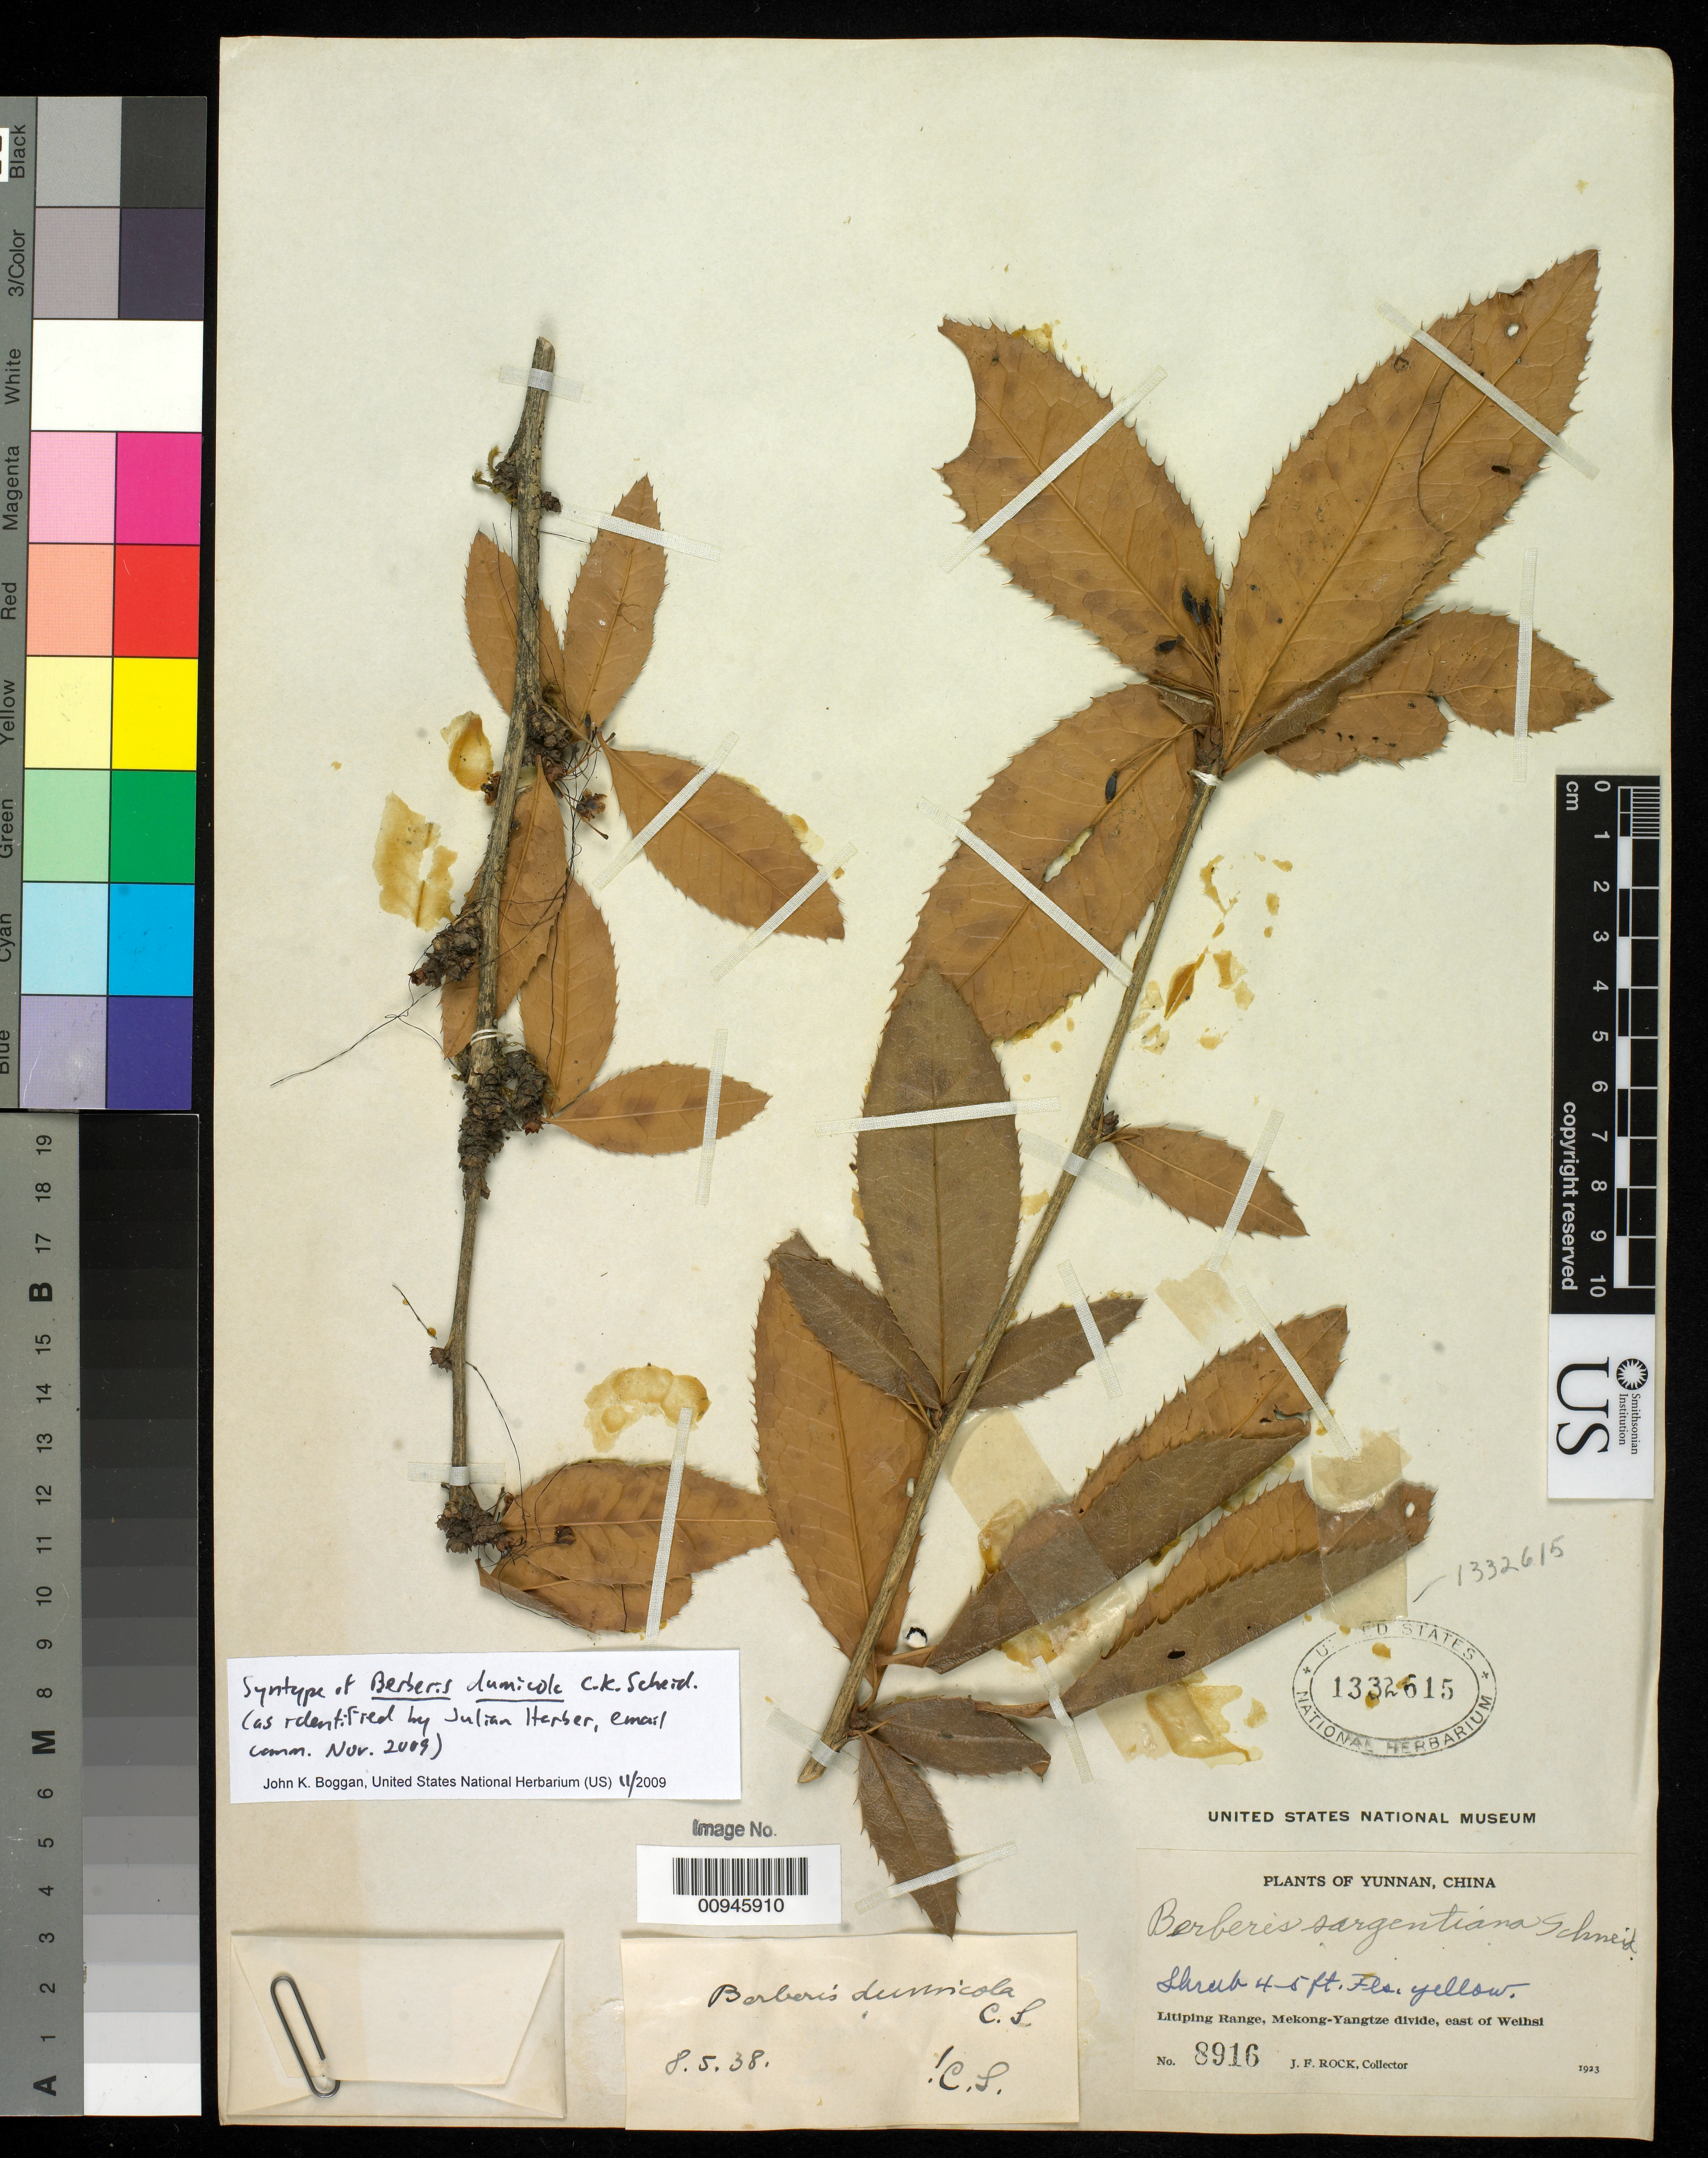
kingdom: Plantae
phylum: Tracheophyta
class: Magnoliopsida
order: Ranunculales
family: Berberidaceae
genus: Berberis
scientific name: Berberis dumicola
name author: C.K. Schneid.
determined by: Harber, Julian, (UNITED KINGDOM)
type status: Syntype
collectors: J. F. Rock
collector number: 8916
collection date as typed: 1923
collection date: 1923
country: China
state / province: Yunnan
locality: Litiping Range, Mekong-Yangtze divide, east of Weihsi.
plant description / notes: Type status and currently accepted name as confirmed by Julian Harber, email comm. Nov. 2009.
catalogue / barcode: US 1332615